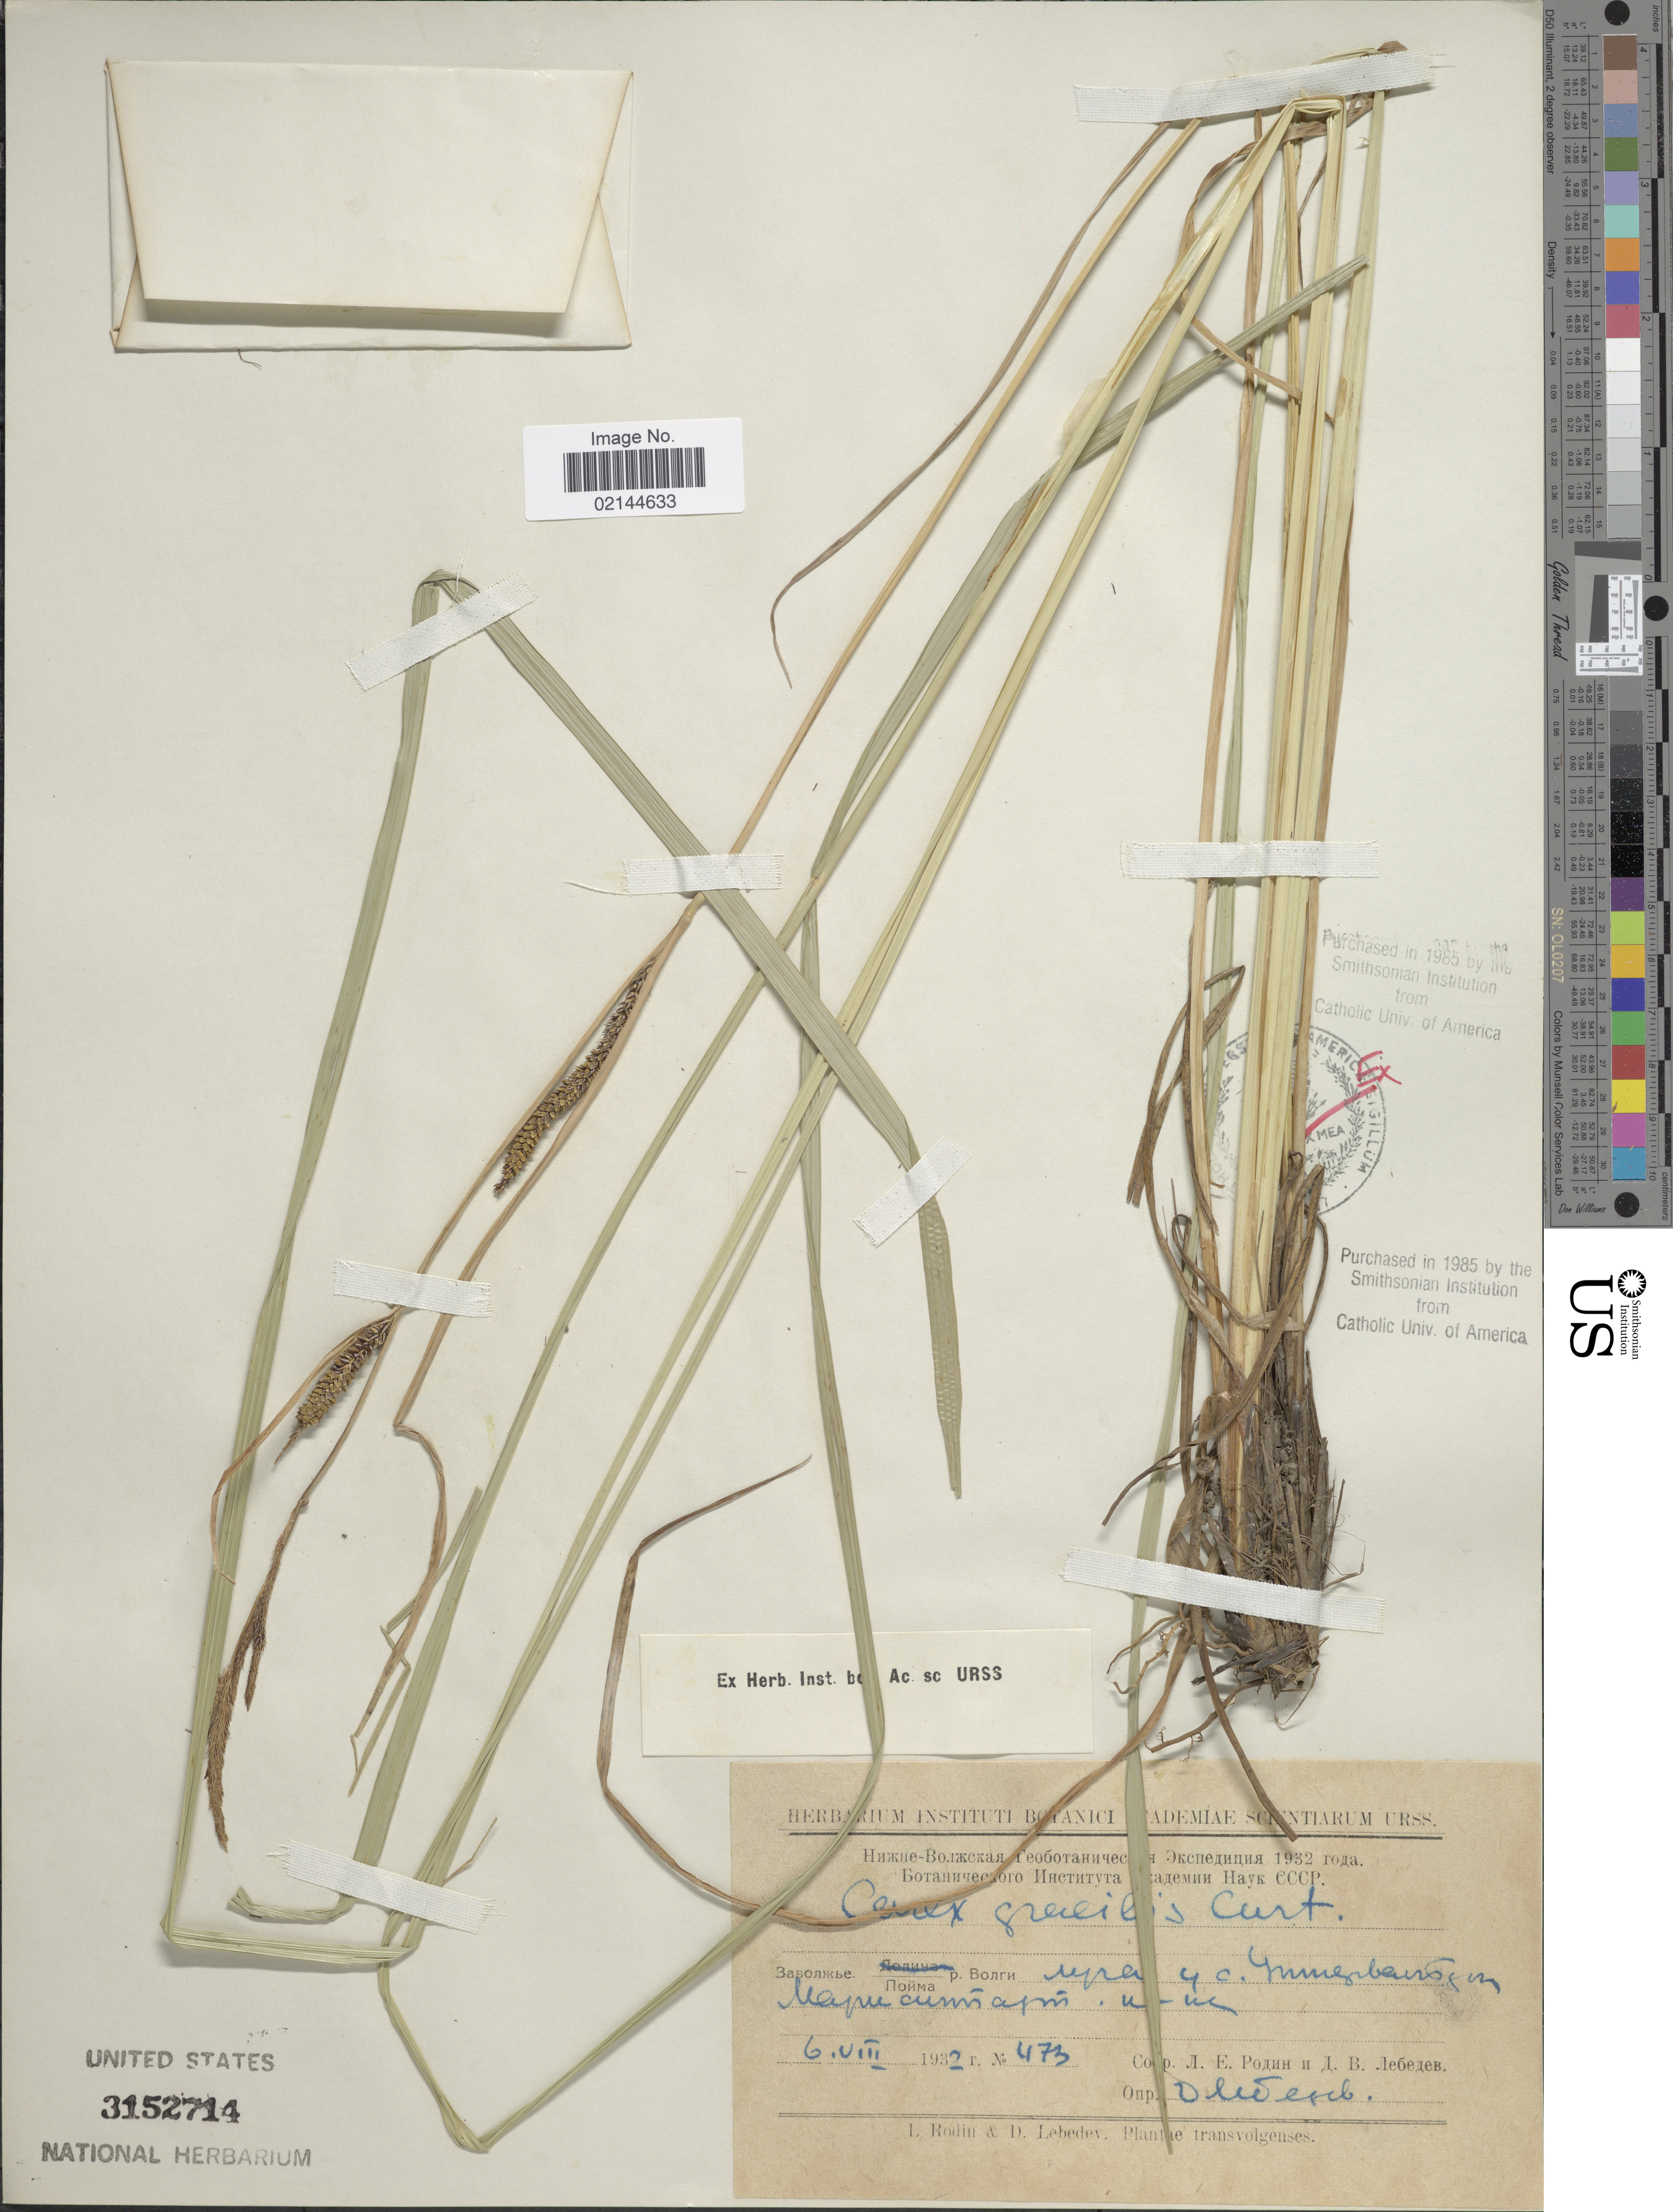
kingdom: Plantae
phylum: Tracheophyta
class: Liliopsida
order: Poales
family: Cyperaceae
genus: Carex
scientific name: Carex acuta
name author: L.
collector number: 473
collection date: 1932-08-06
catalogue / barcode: US 3152714